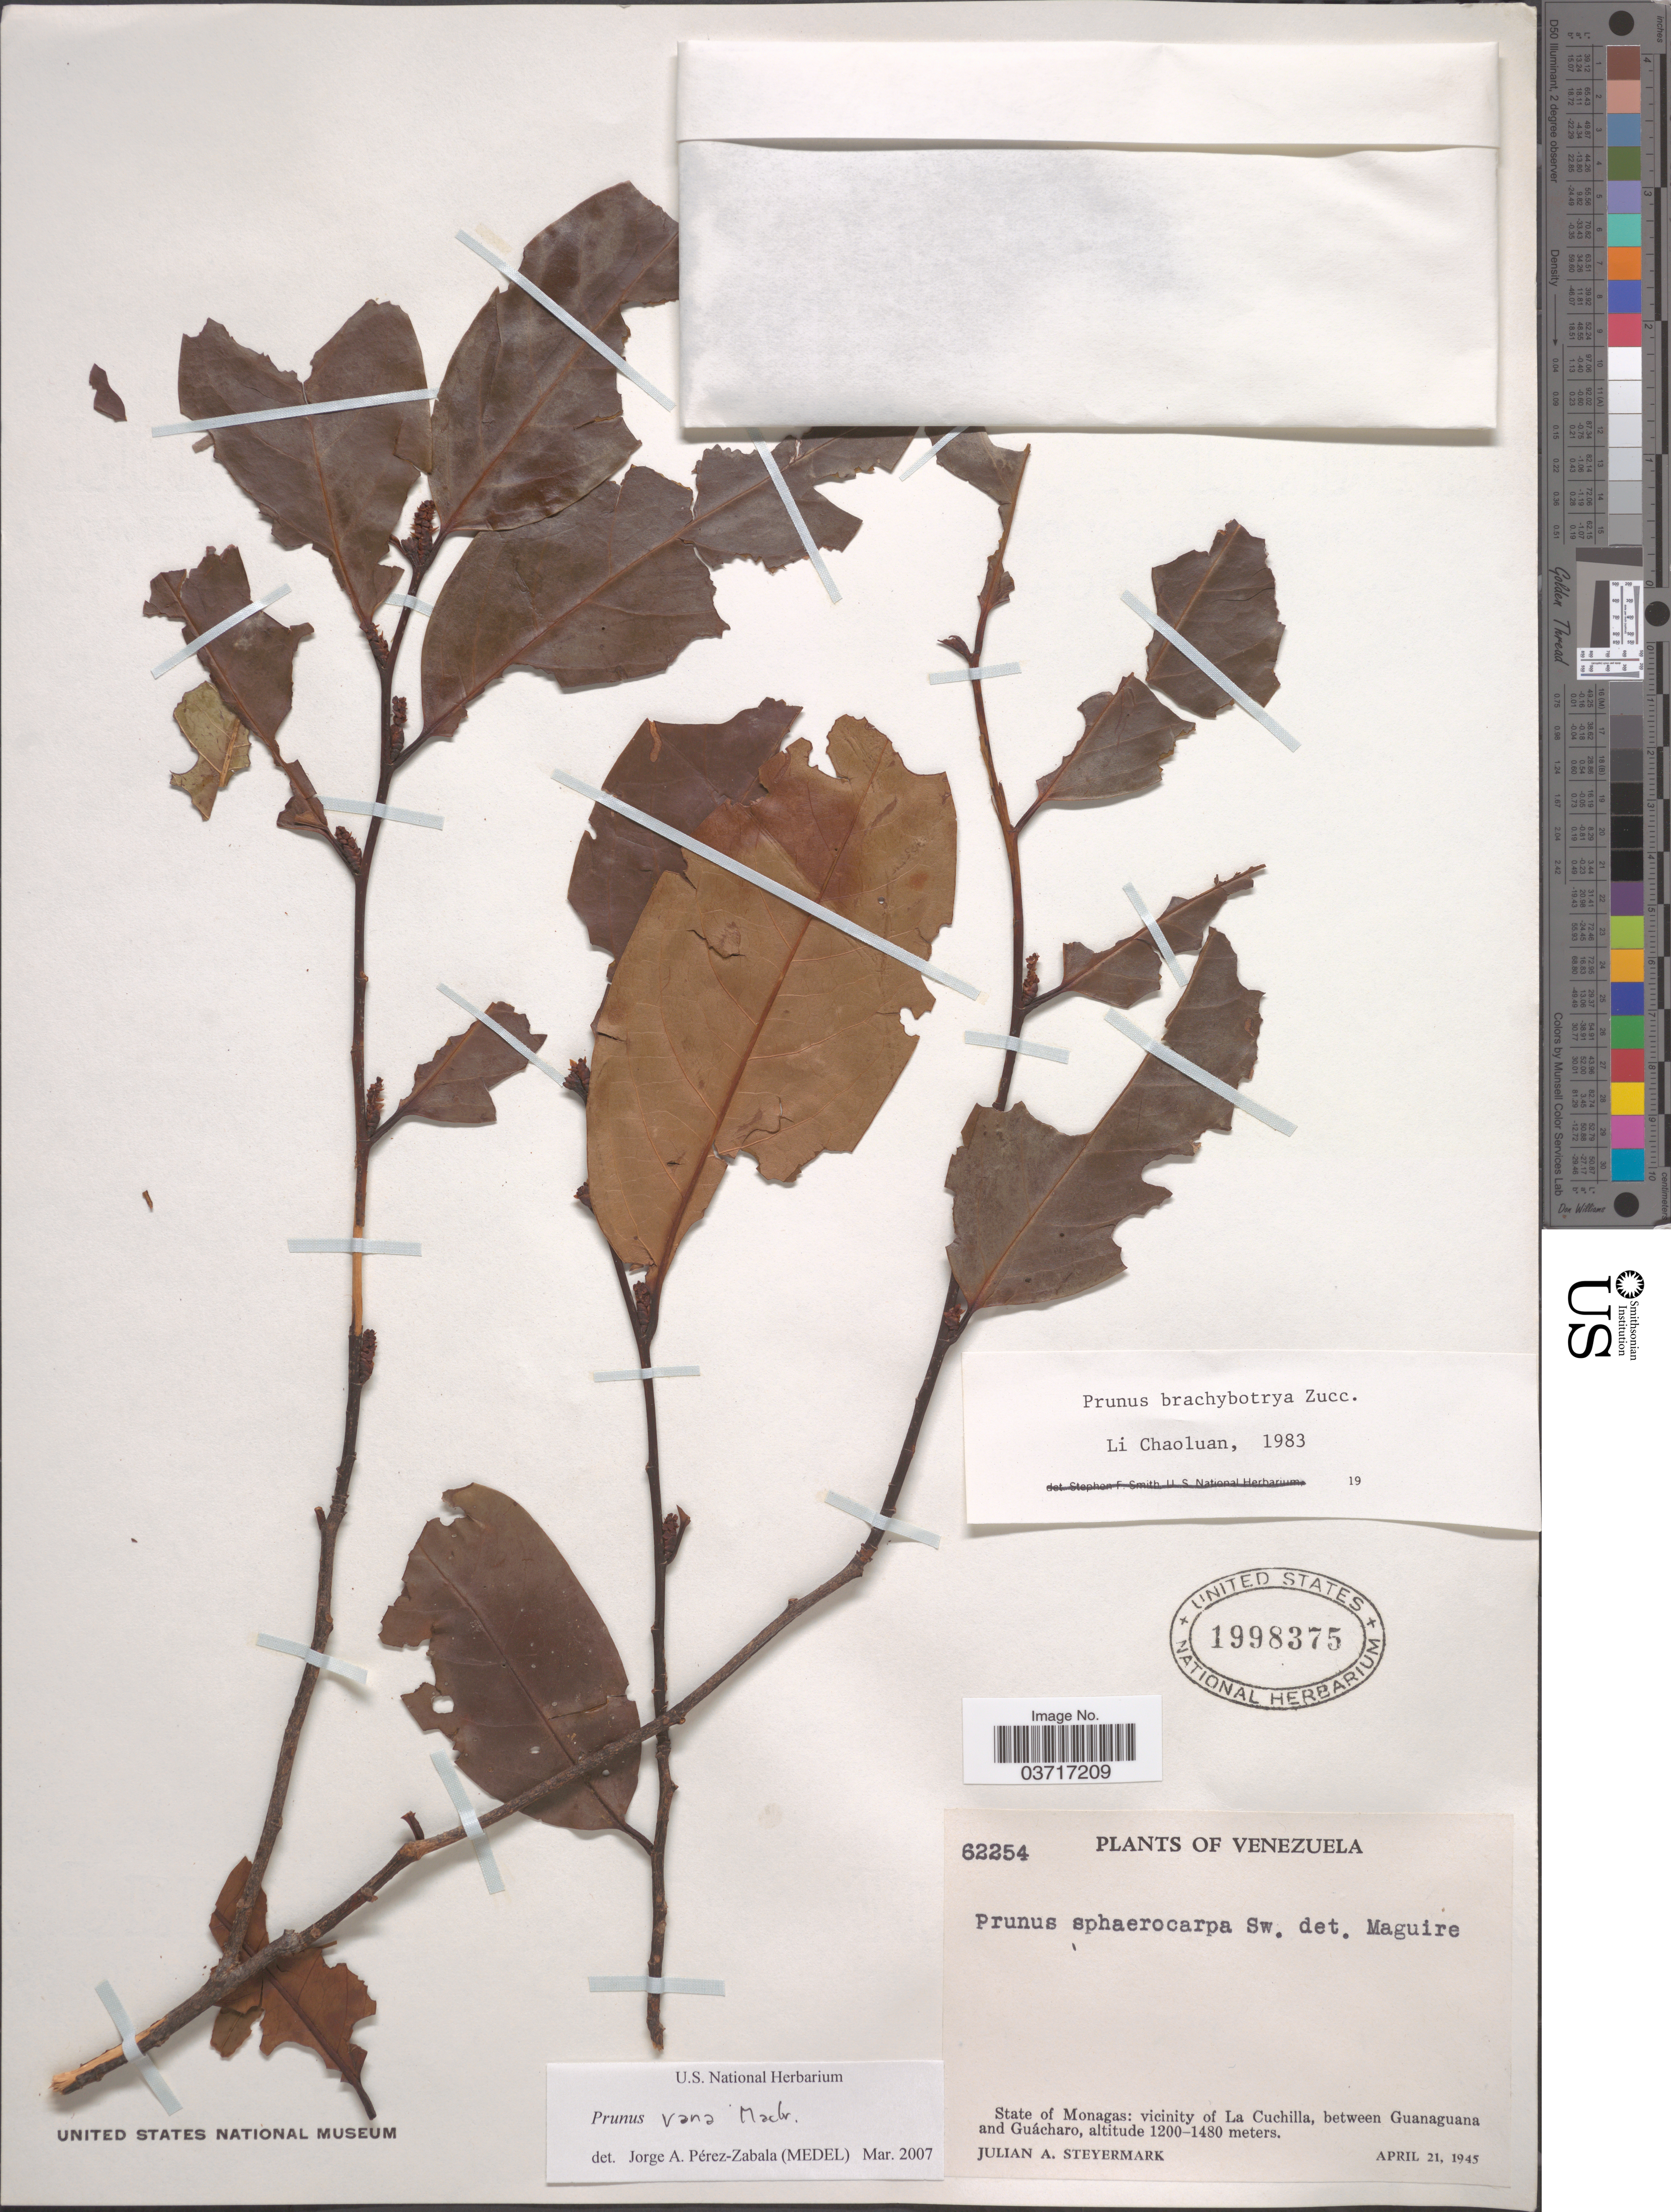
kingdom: Plantae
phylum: Tracheophyta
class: Magnoliopsida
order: Rosales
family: Rosaceae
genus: Prunus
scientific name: Prunus vana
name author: J.F. Macbr.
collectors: J. Steyermark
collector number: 62254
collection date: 1945-04-21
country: Venezuela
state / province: Monagas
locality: Vicinity of La Cuchilla, between Guanaguana and Guácharo.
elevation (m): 1200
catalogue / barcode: US 1998375